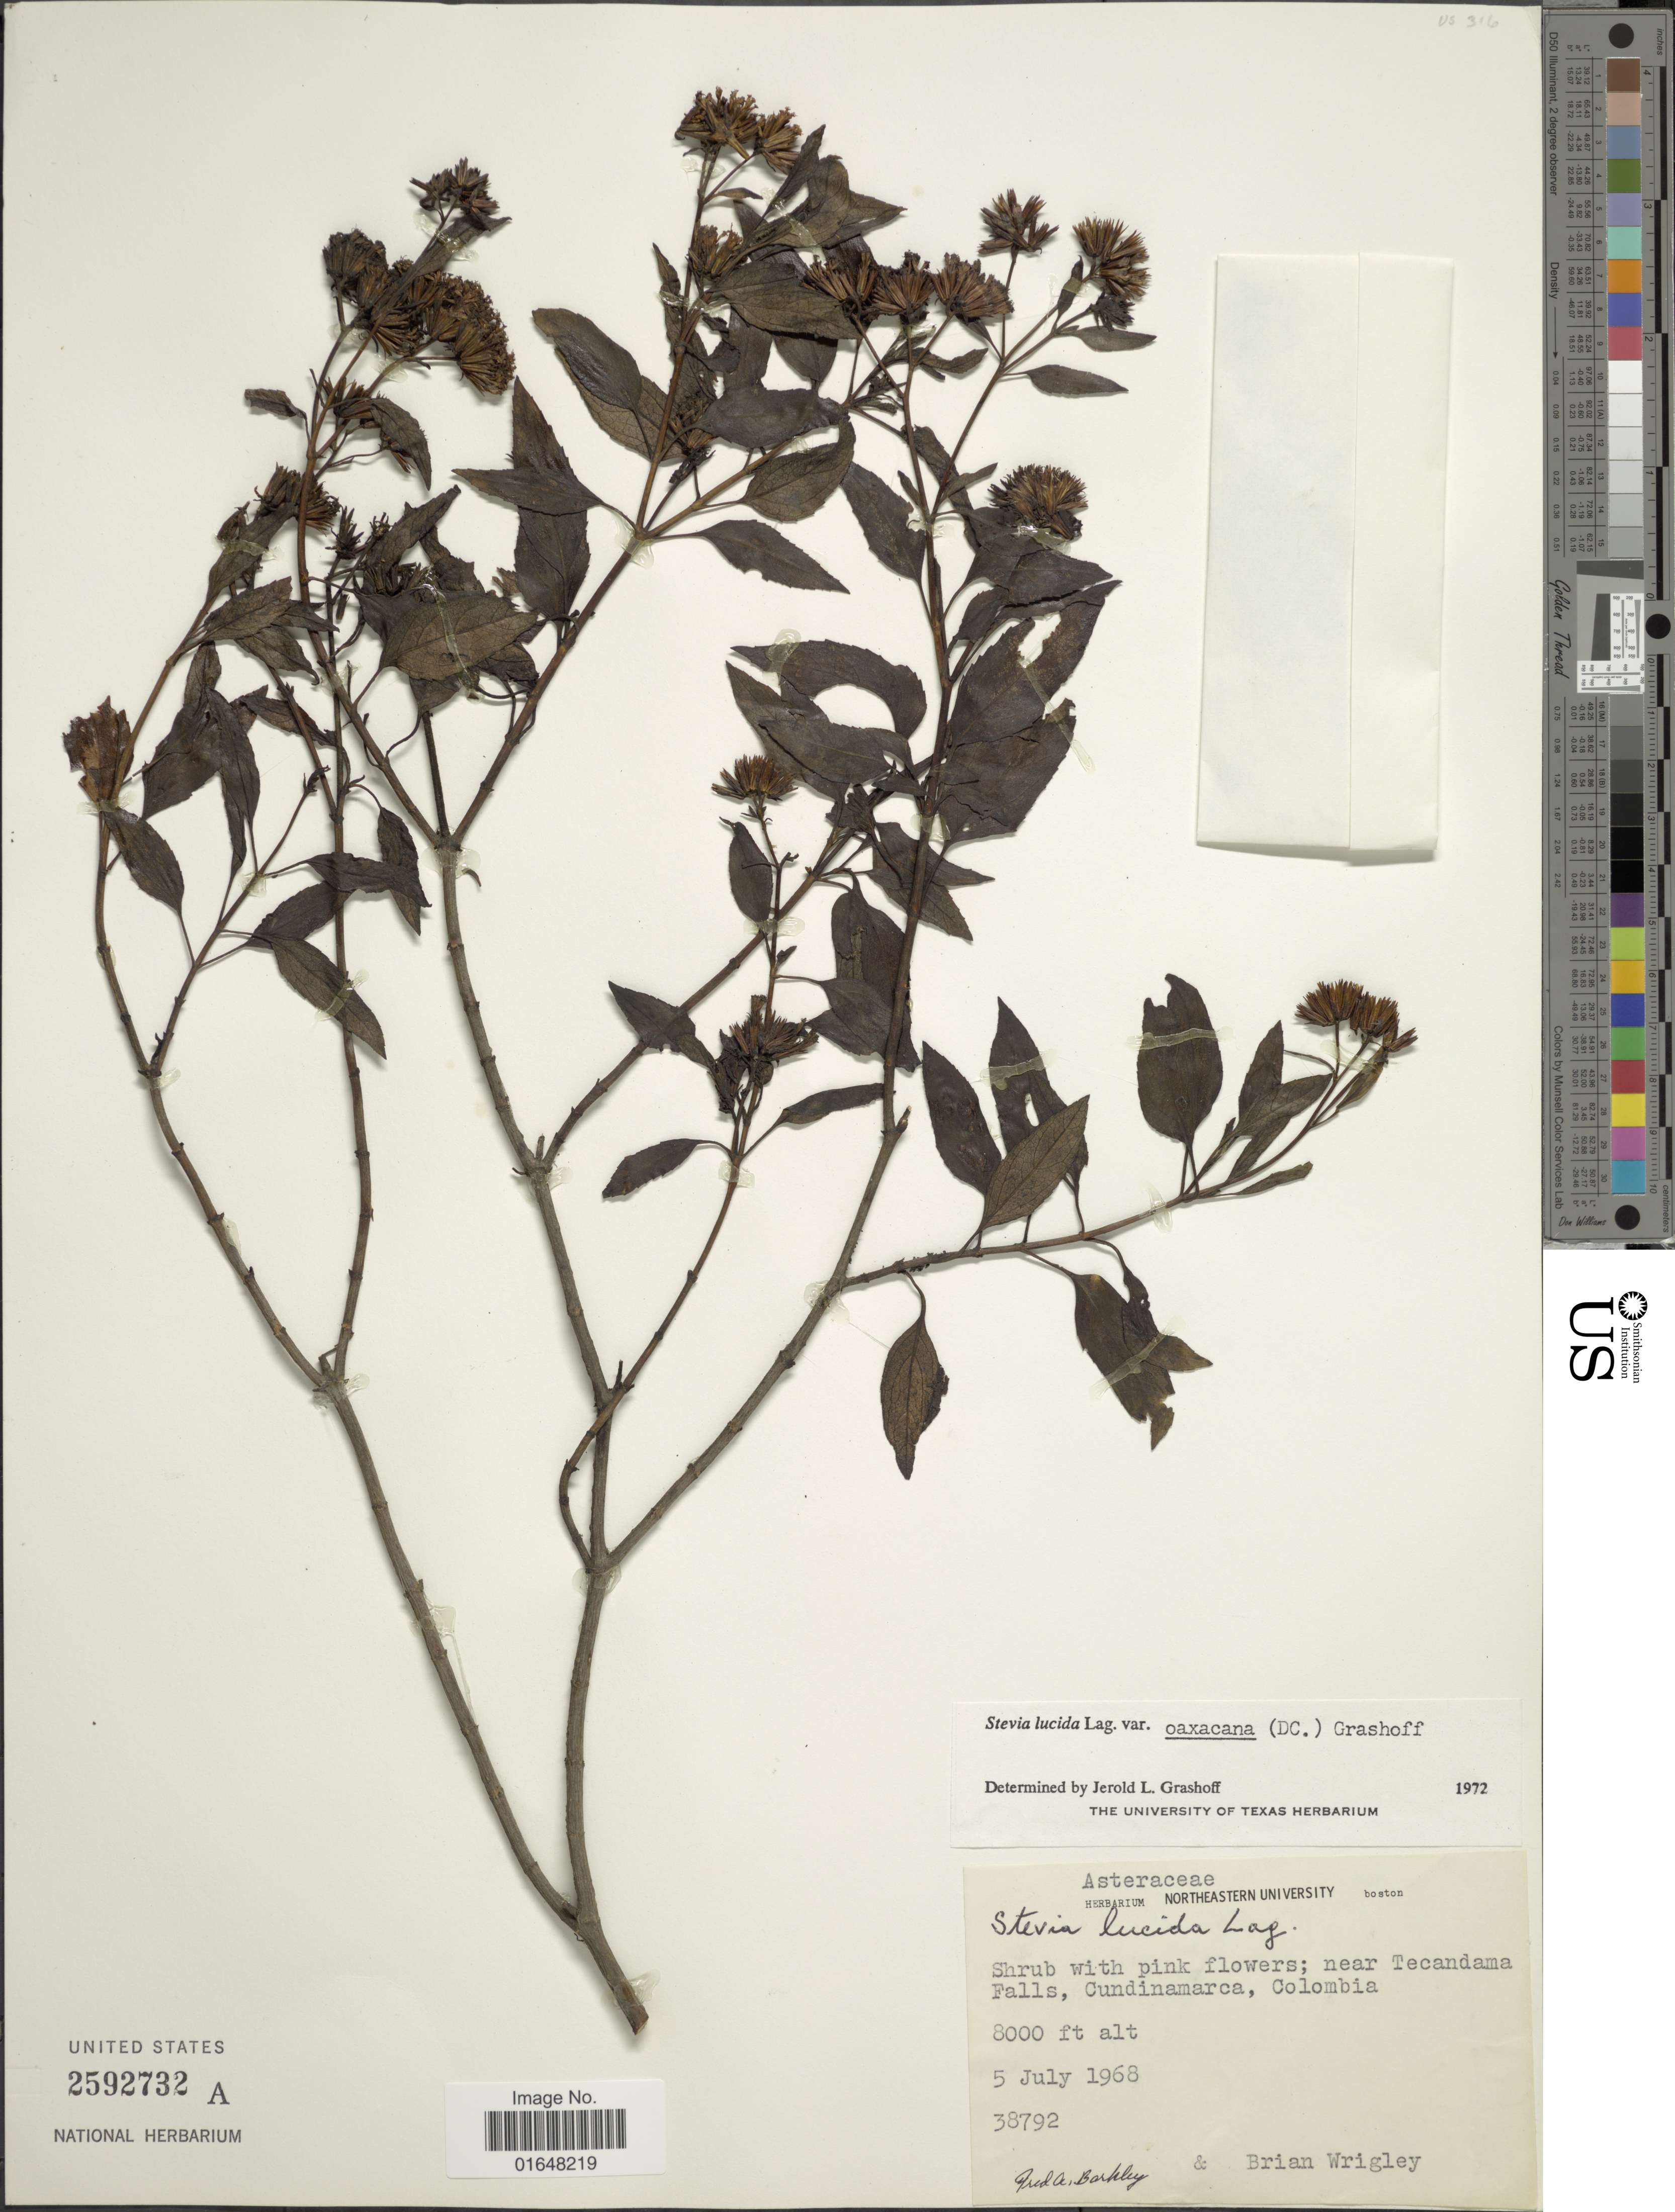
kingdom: Plantae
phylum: Tracheophyta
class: Magnoliopsida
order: Asterales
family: Asteraceae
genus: Stevia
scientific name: Stevia lucida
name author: Lag.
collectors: F. A. Barkley & B. L. Wrigley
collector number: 38792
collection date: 1968-07-05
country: Colombia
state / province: Cundinamarca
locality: Near Tecandama Falls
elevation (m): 2438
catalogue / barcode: US 2592732A